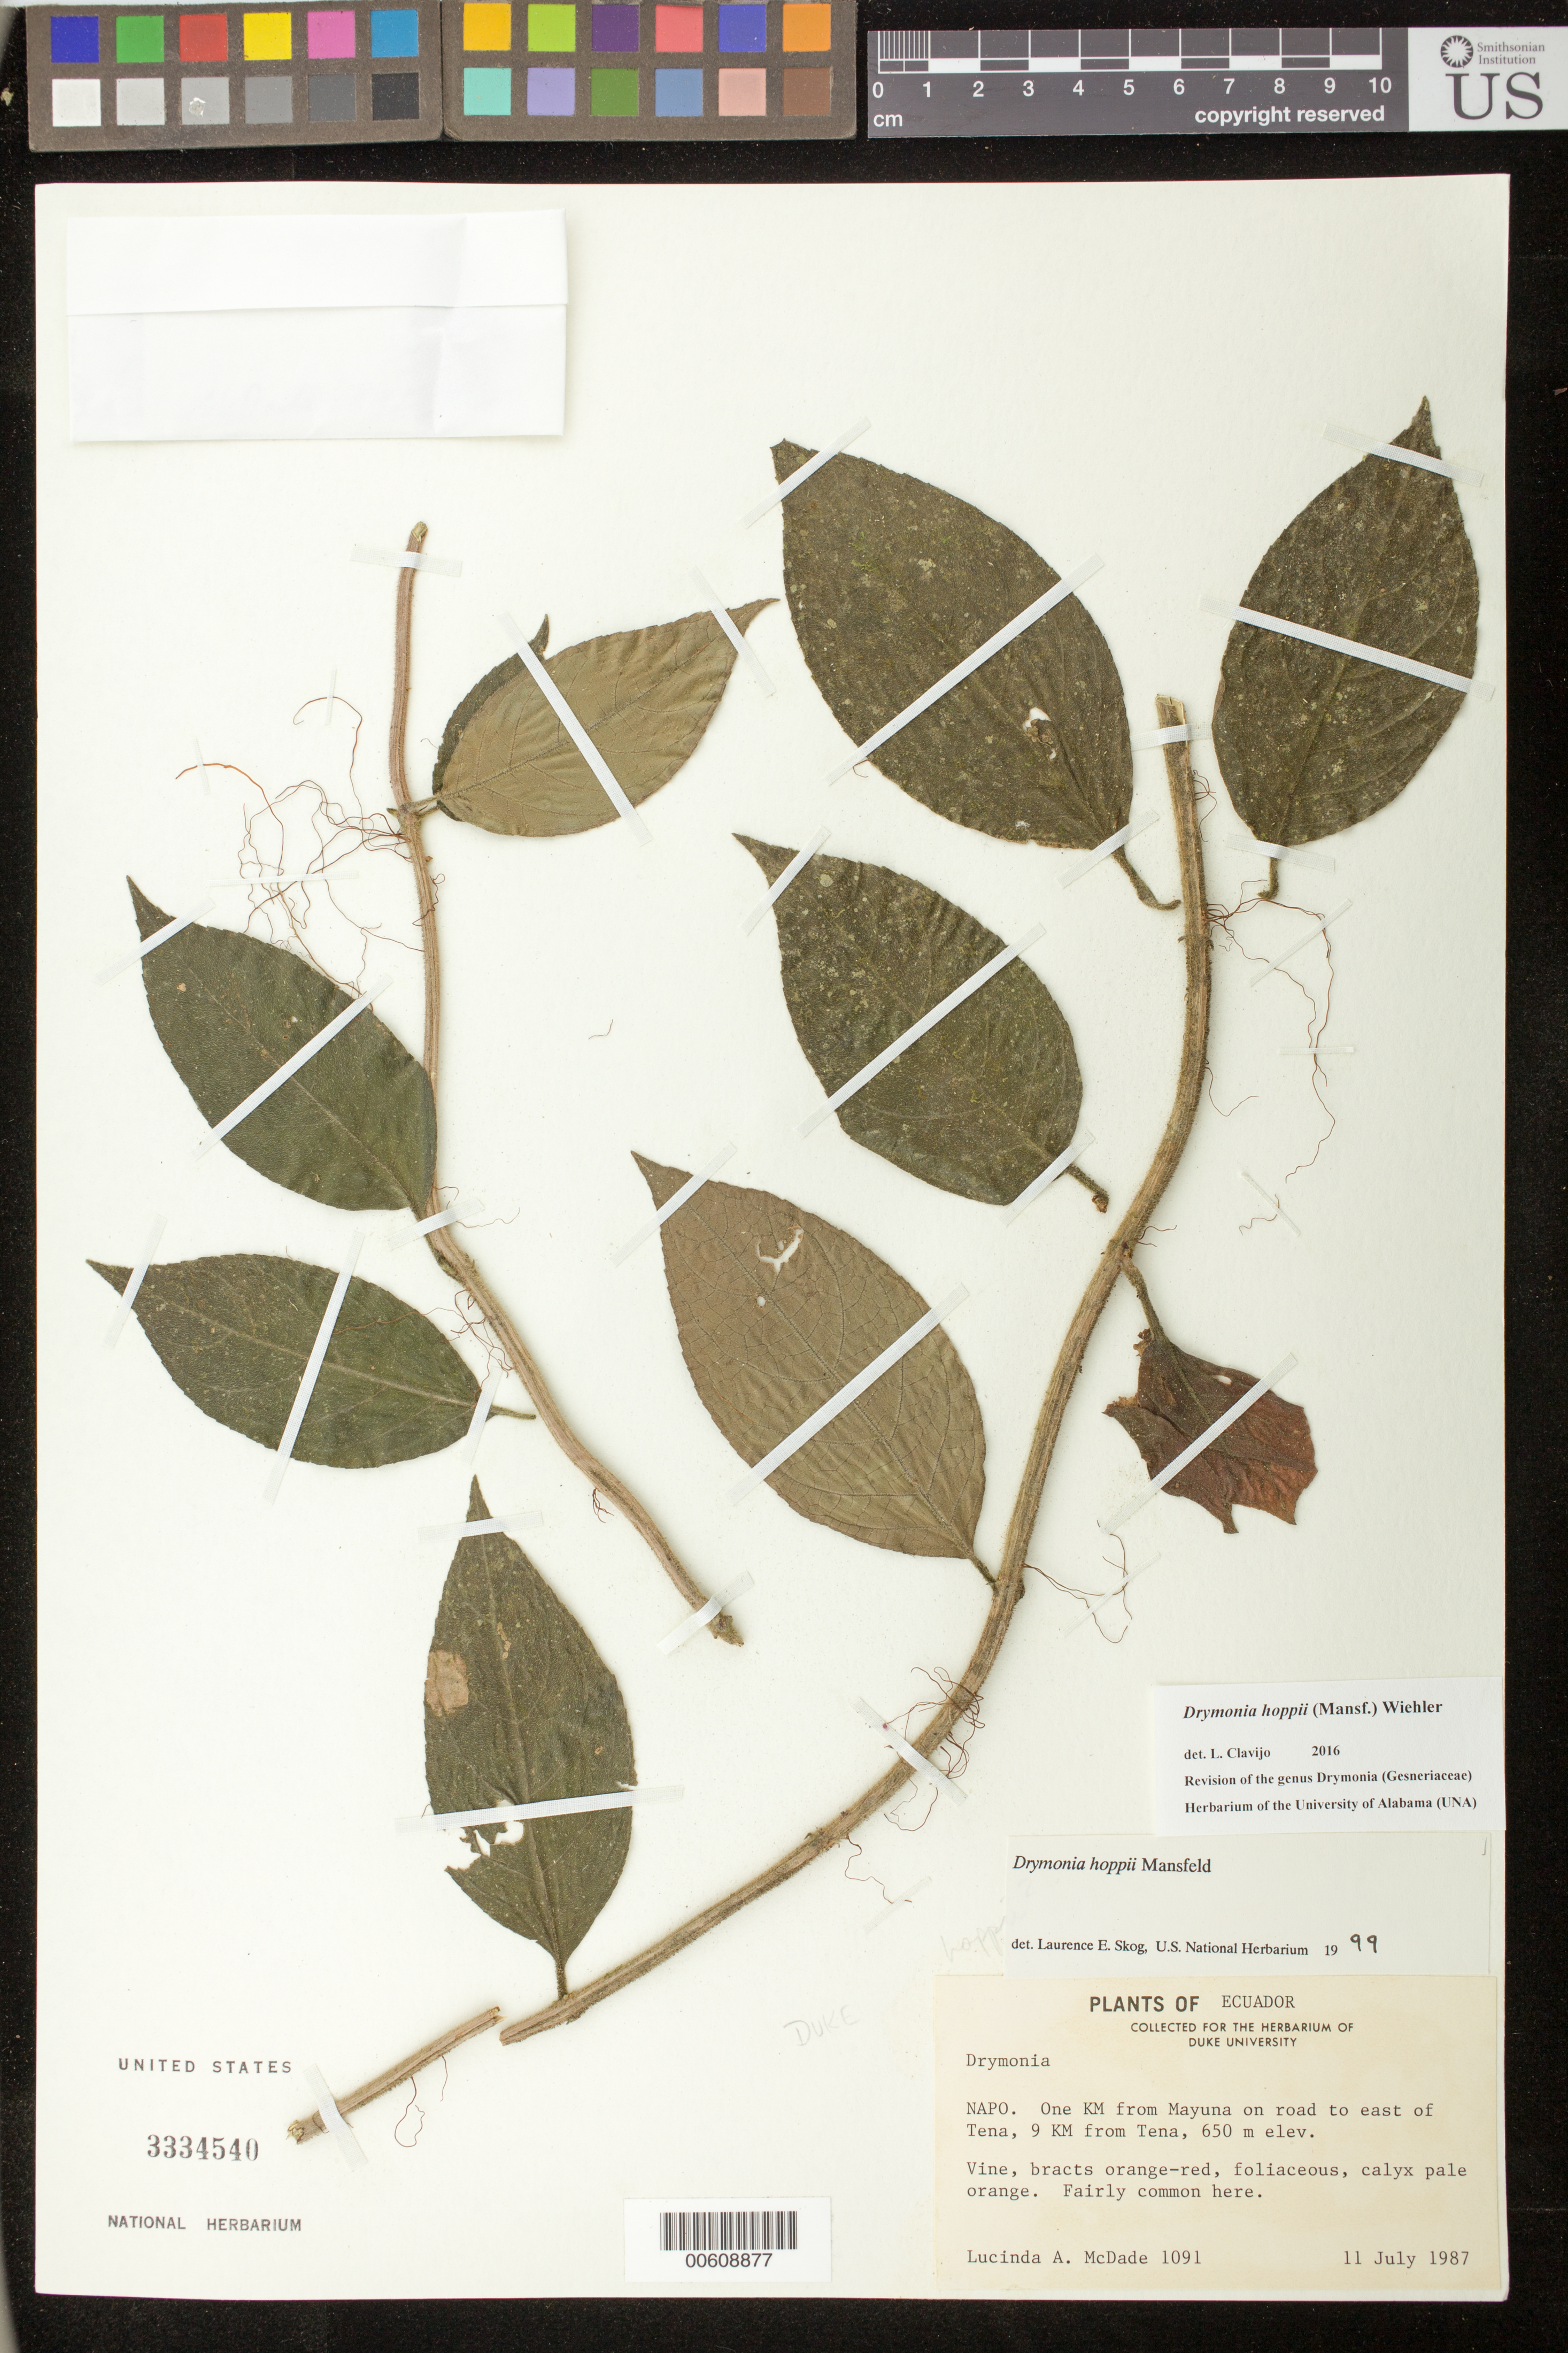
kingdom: Plantae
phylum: Tracheophyta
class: Magnoliopsida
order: Lamiales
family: Gesneriaceae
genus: Drymonia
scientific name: Drymonia hoppii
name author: (Mansf.) Wiehler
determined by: Skog, Laurence E.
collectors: L. McDade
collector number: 1091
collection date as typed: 11 Jul 1987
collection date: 1987-07-11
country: Ecuador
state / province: Napo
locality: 1 km from Mayuna on road to E of Tena, 9 km from Tena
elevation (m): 650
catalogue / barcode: US 3334540